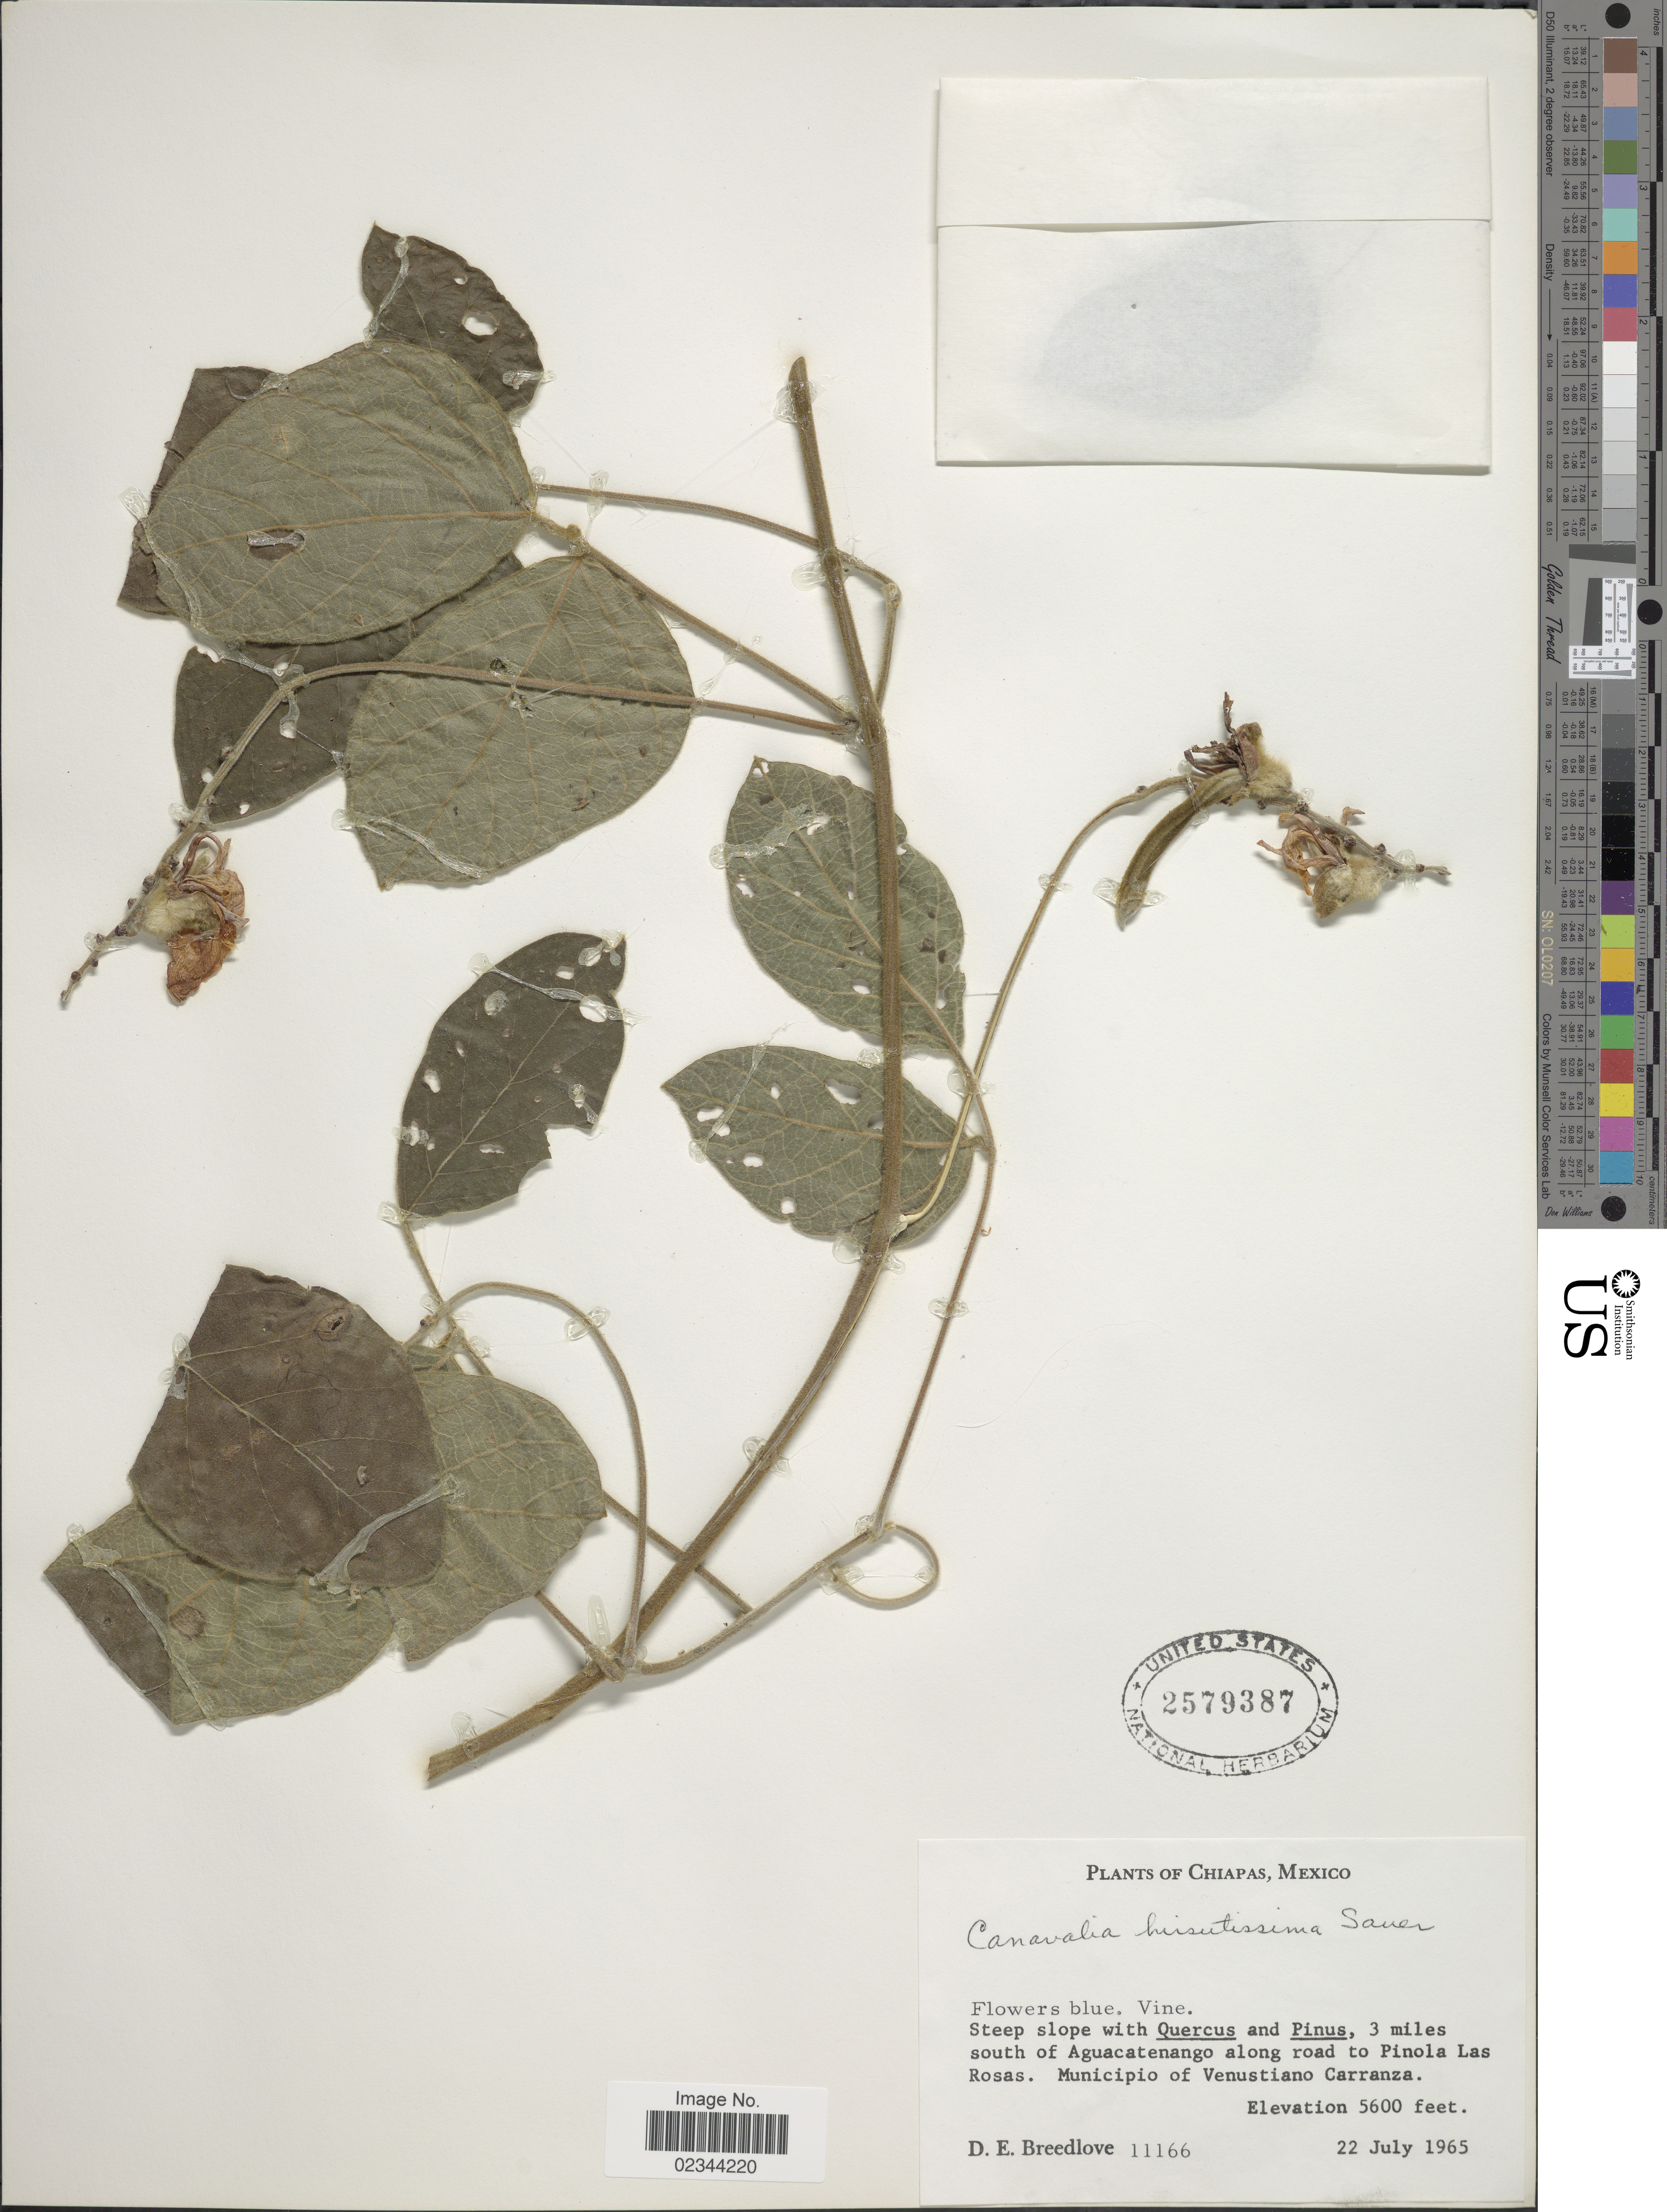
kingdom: Plantae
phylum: Tracheophyta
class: Magnoliopsida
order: Fabales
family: Fabaceae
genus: Canavalia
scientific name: Canavalia hirsutissima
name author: Sauer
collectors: D. E. Breedlove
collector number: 11166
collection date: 1965-07-22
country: Mexico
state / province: Chiapas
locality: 3 miles south of Aguacatenango along road to Pinola Las Rosas, Municipio of Venustiano Carranza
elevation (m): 1707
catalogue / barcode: US 2579387